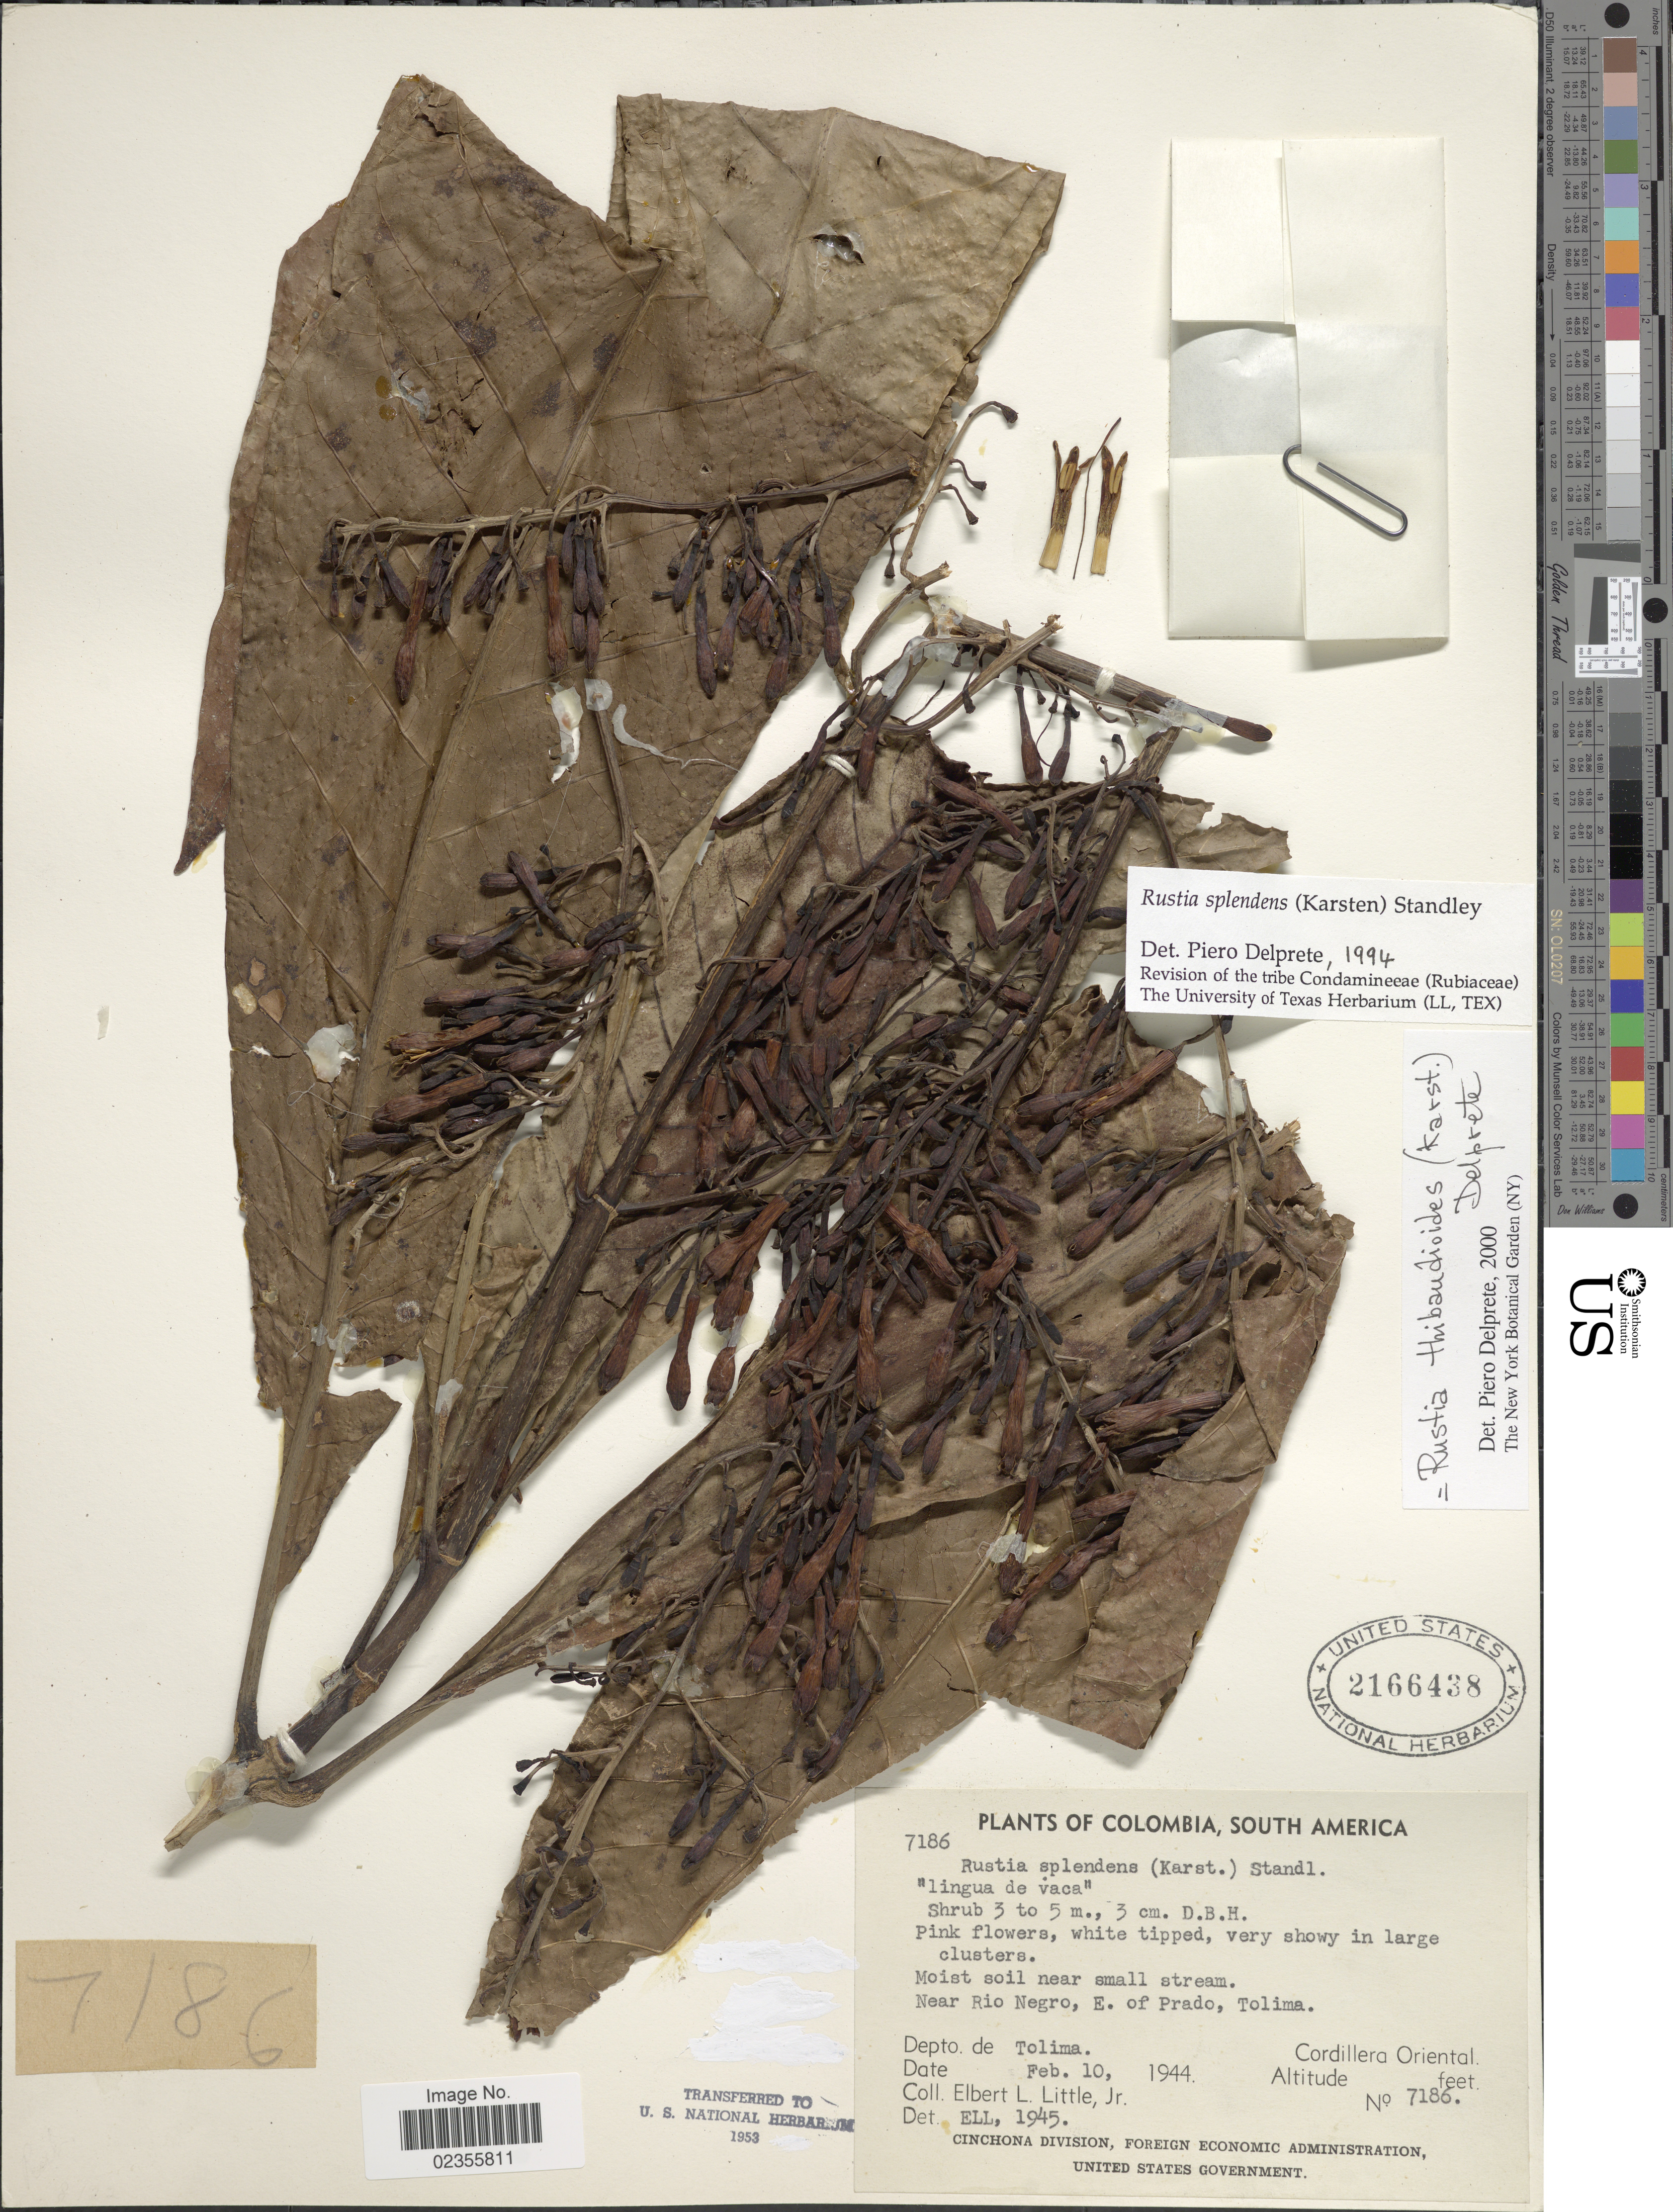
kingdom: Plantae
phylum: Tracheophyta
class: Magnoliopsida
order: Gentianales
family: Rubiaceae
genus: Rustia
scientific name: Rustia thibaudioides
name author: (H. Karst.) Delprete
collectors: E. L. Little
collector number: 7186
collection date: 1944-02-10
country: Colombia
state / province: Tolima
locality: Cordillera Oriental, moist soil near stream, near Rio Negro, E. of Prado, Tolima.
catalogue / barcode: US 2166438